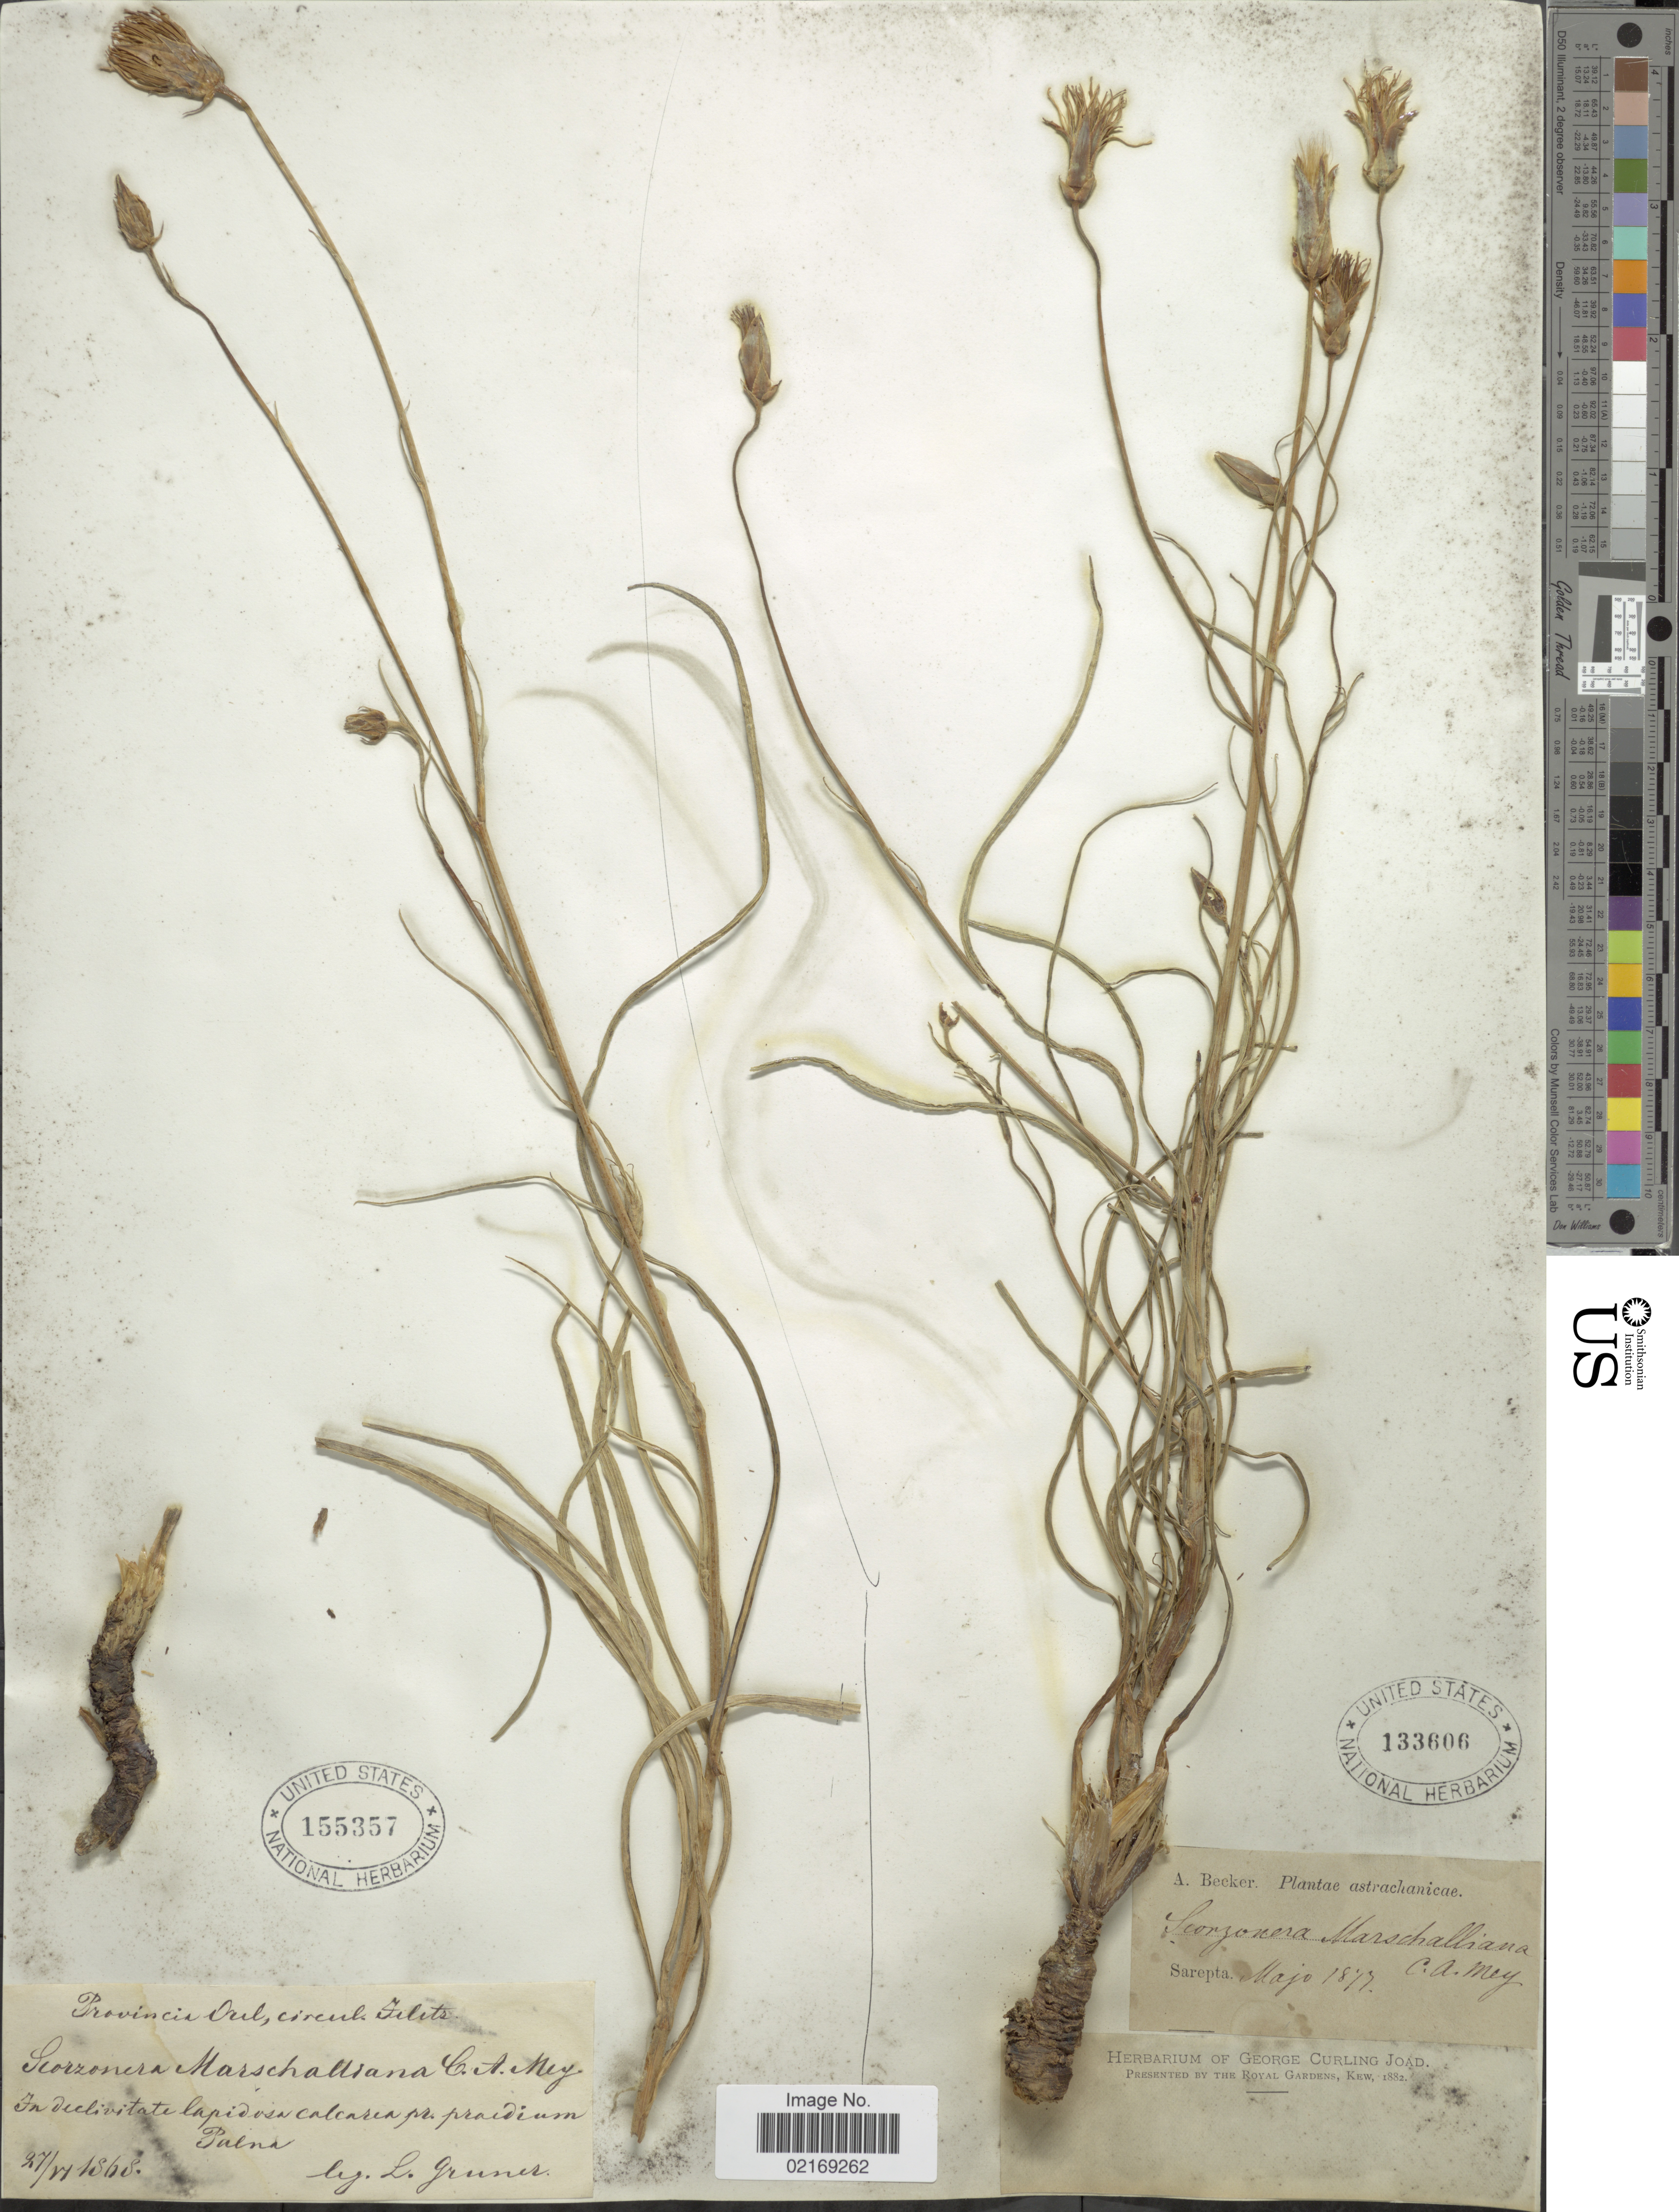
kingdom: Plantae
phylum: Tracheophyta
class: Magnoliopsida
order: Asterales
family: Asteraceae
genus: Scorzonera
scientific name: Scorzonera stricta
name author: Hornem.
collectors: A. Becker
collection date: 1877-05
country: Russian Federation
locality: Astrachanicae, Sarepta.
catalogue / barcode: US 133606-2